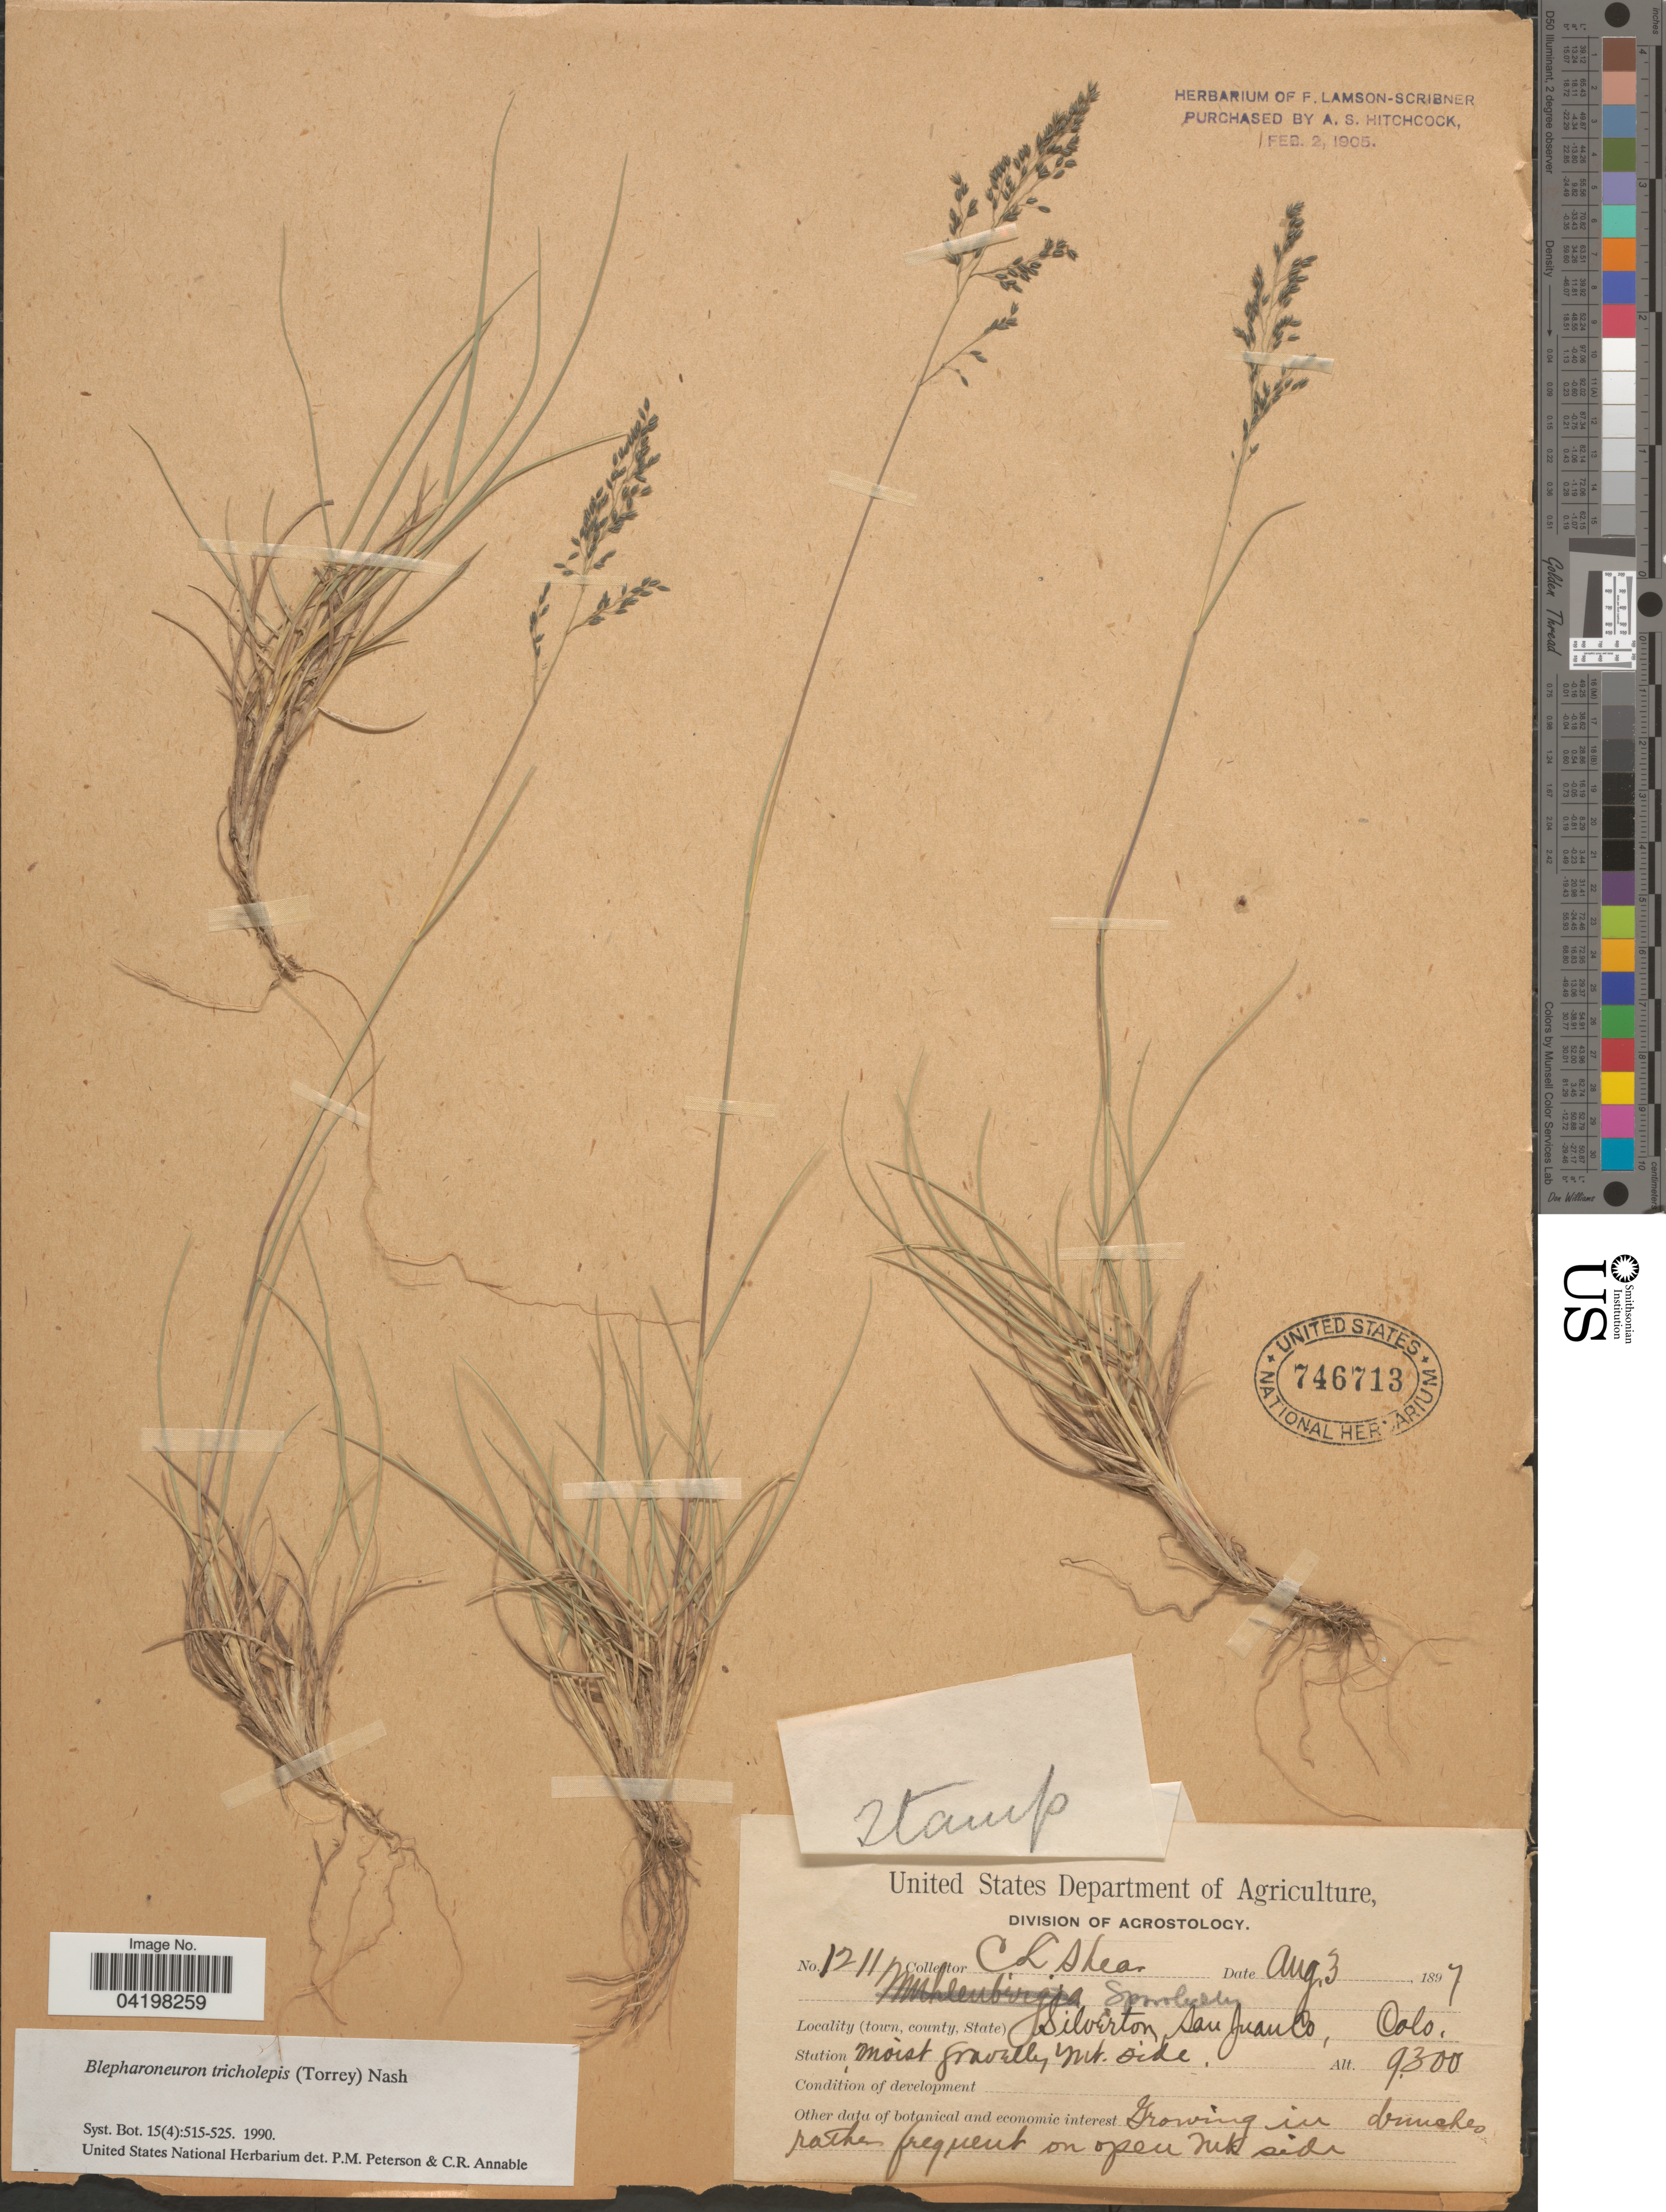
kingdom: Plantae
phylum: Tracheophyta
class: Liliopsida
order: Poales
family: Poaceae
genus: Muhlenbergia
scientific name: Muhlenbergia tricholepis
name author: (Torr.) Columbus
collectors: C. L. Shear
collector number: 1211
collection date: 1897-08-03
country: United States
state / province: Colorado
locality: Silverton, San Juan Co.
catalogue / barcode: US 746713